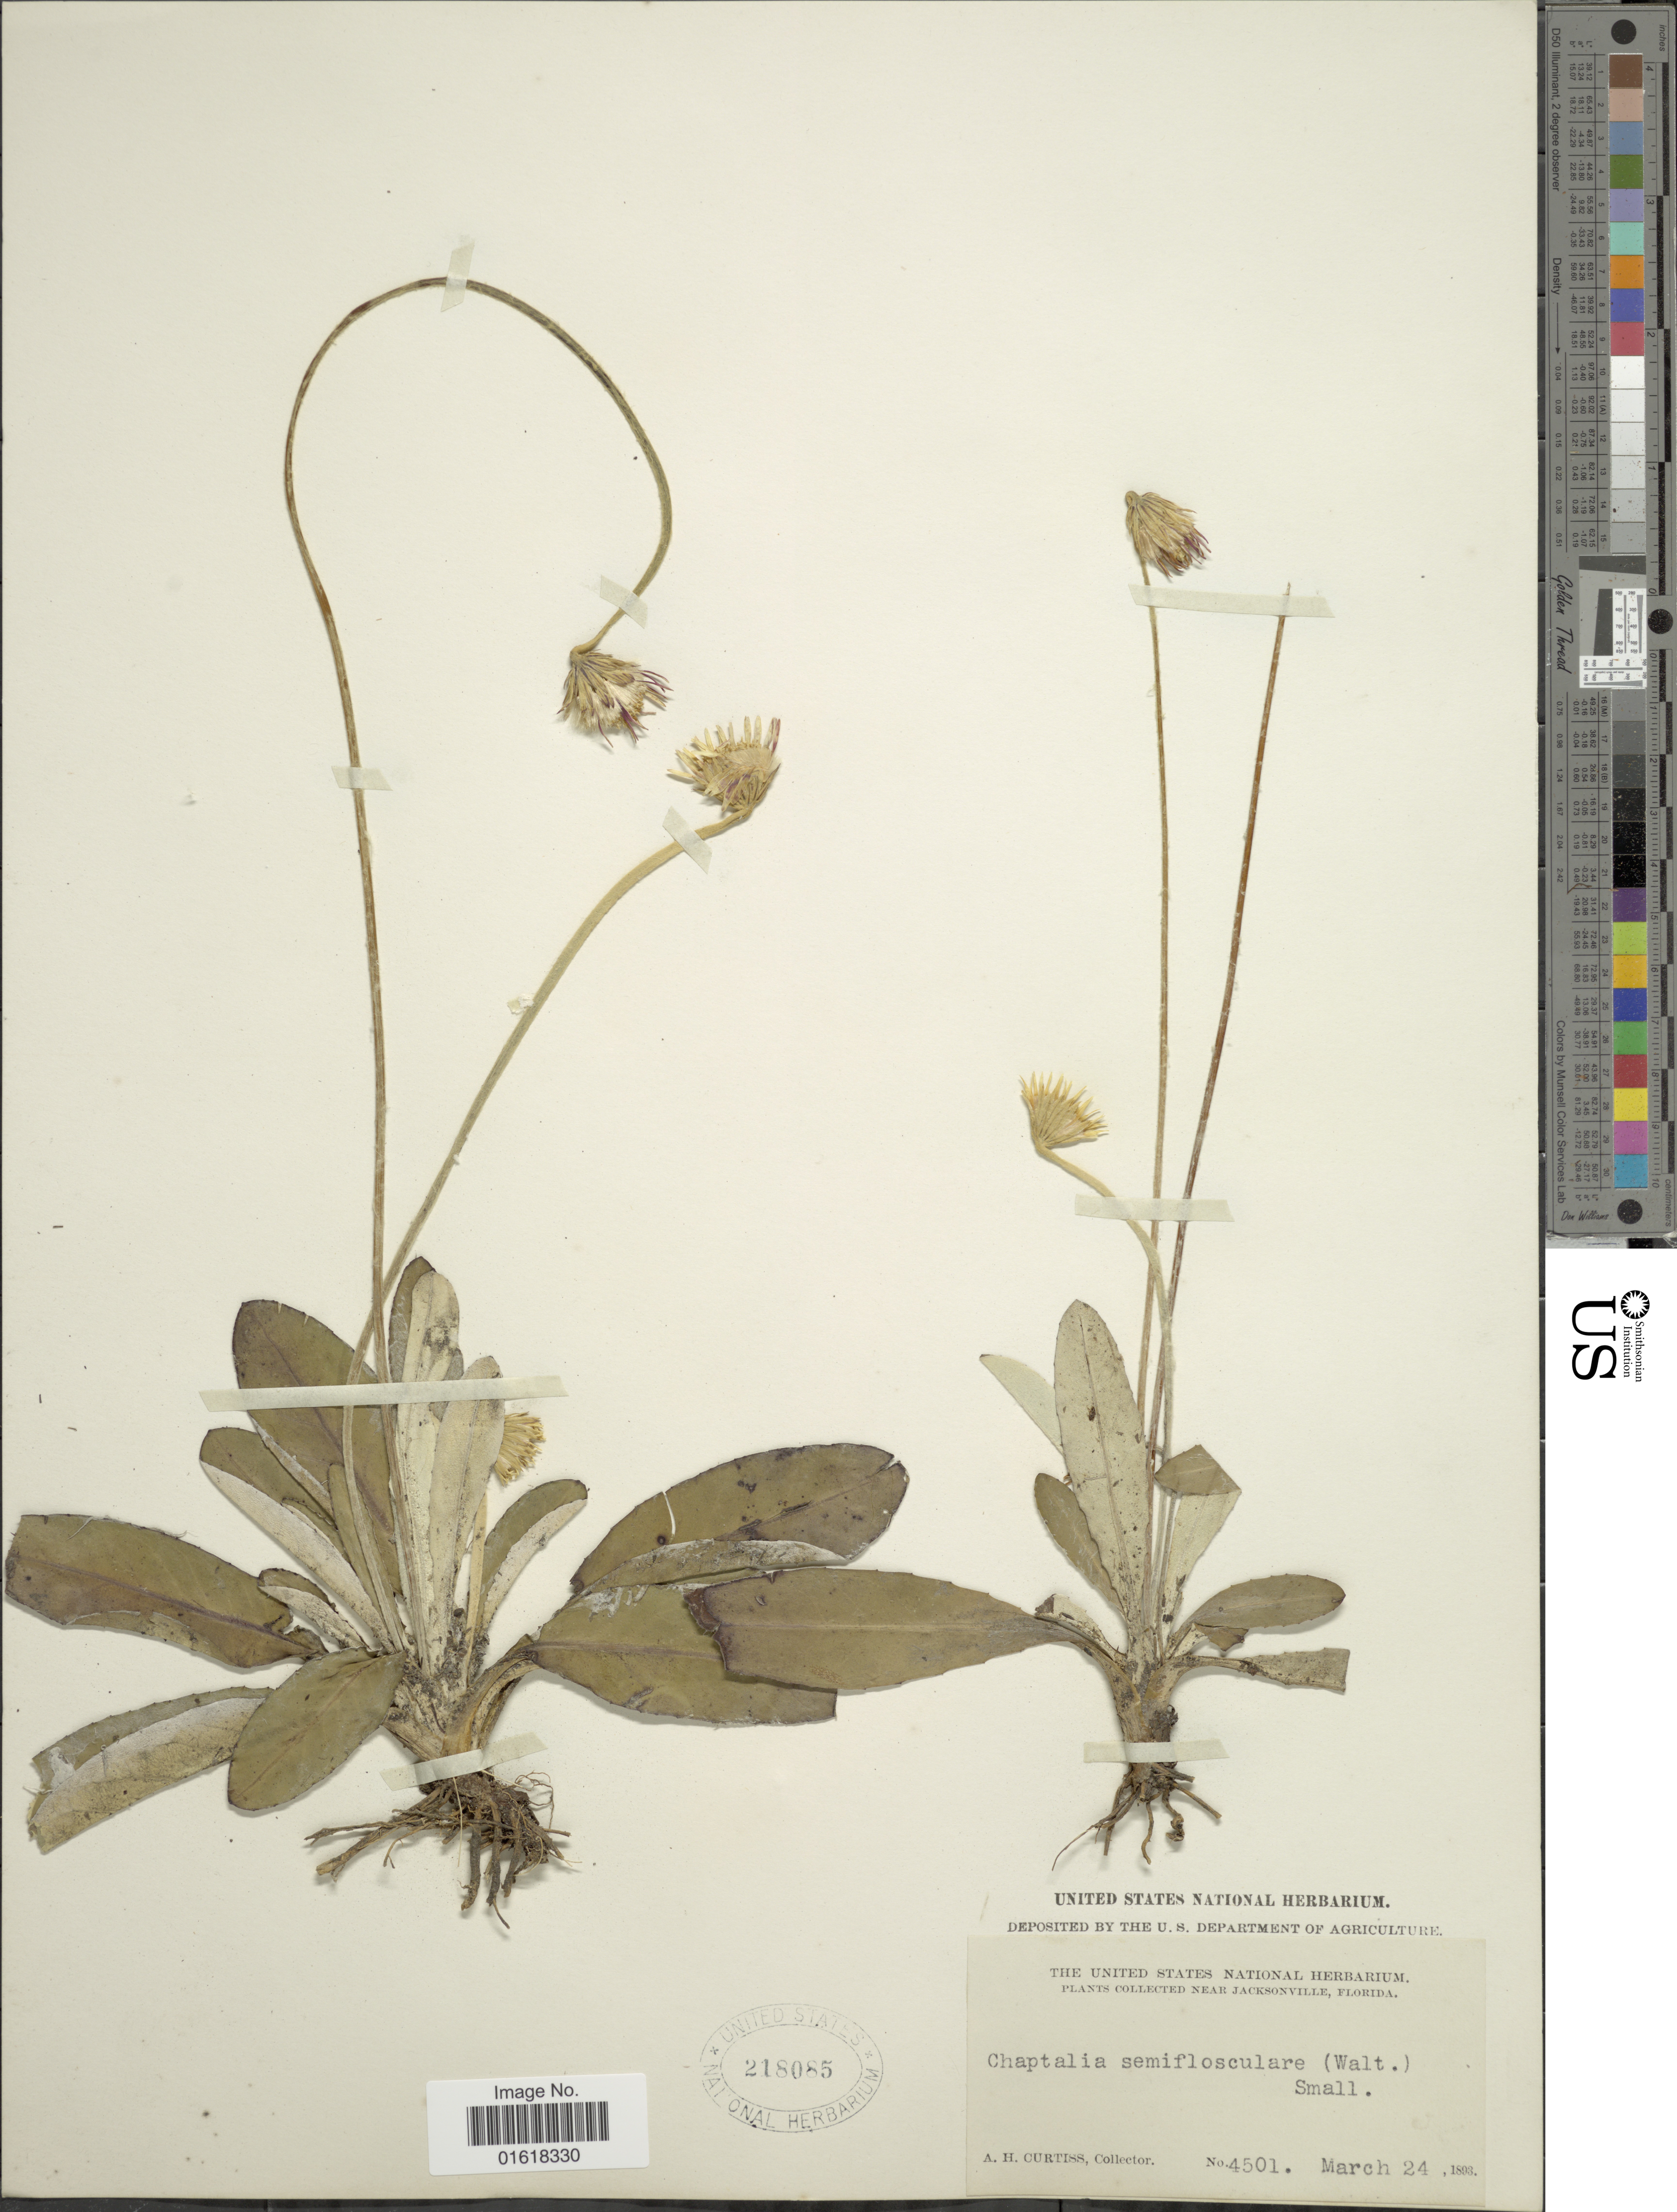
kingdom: Plantae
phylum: Tracheophyta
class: Magnoliopsida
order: Asterales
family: Asteraceae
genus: Chaptalia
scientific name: Chaptalia tomentosa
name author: Vent.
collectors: A. H. Curtiss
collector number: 4501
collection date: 1893-03-24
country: United States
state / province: Florida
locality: Near Jacksonville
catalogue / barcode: US 218085